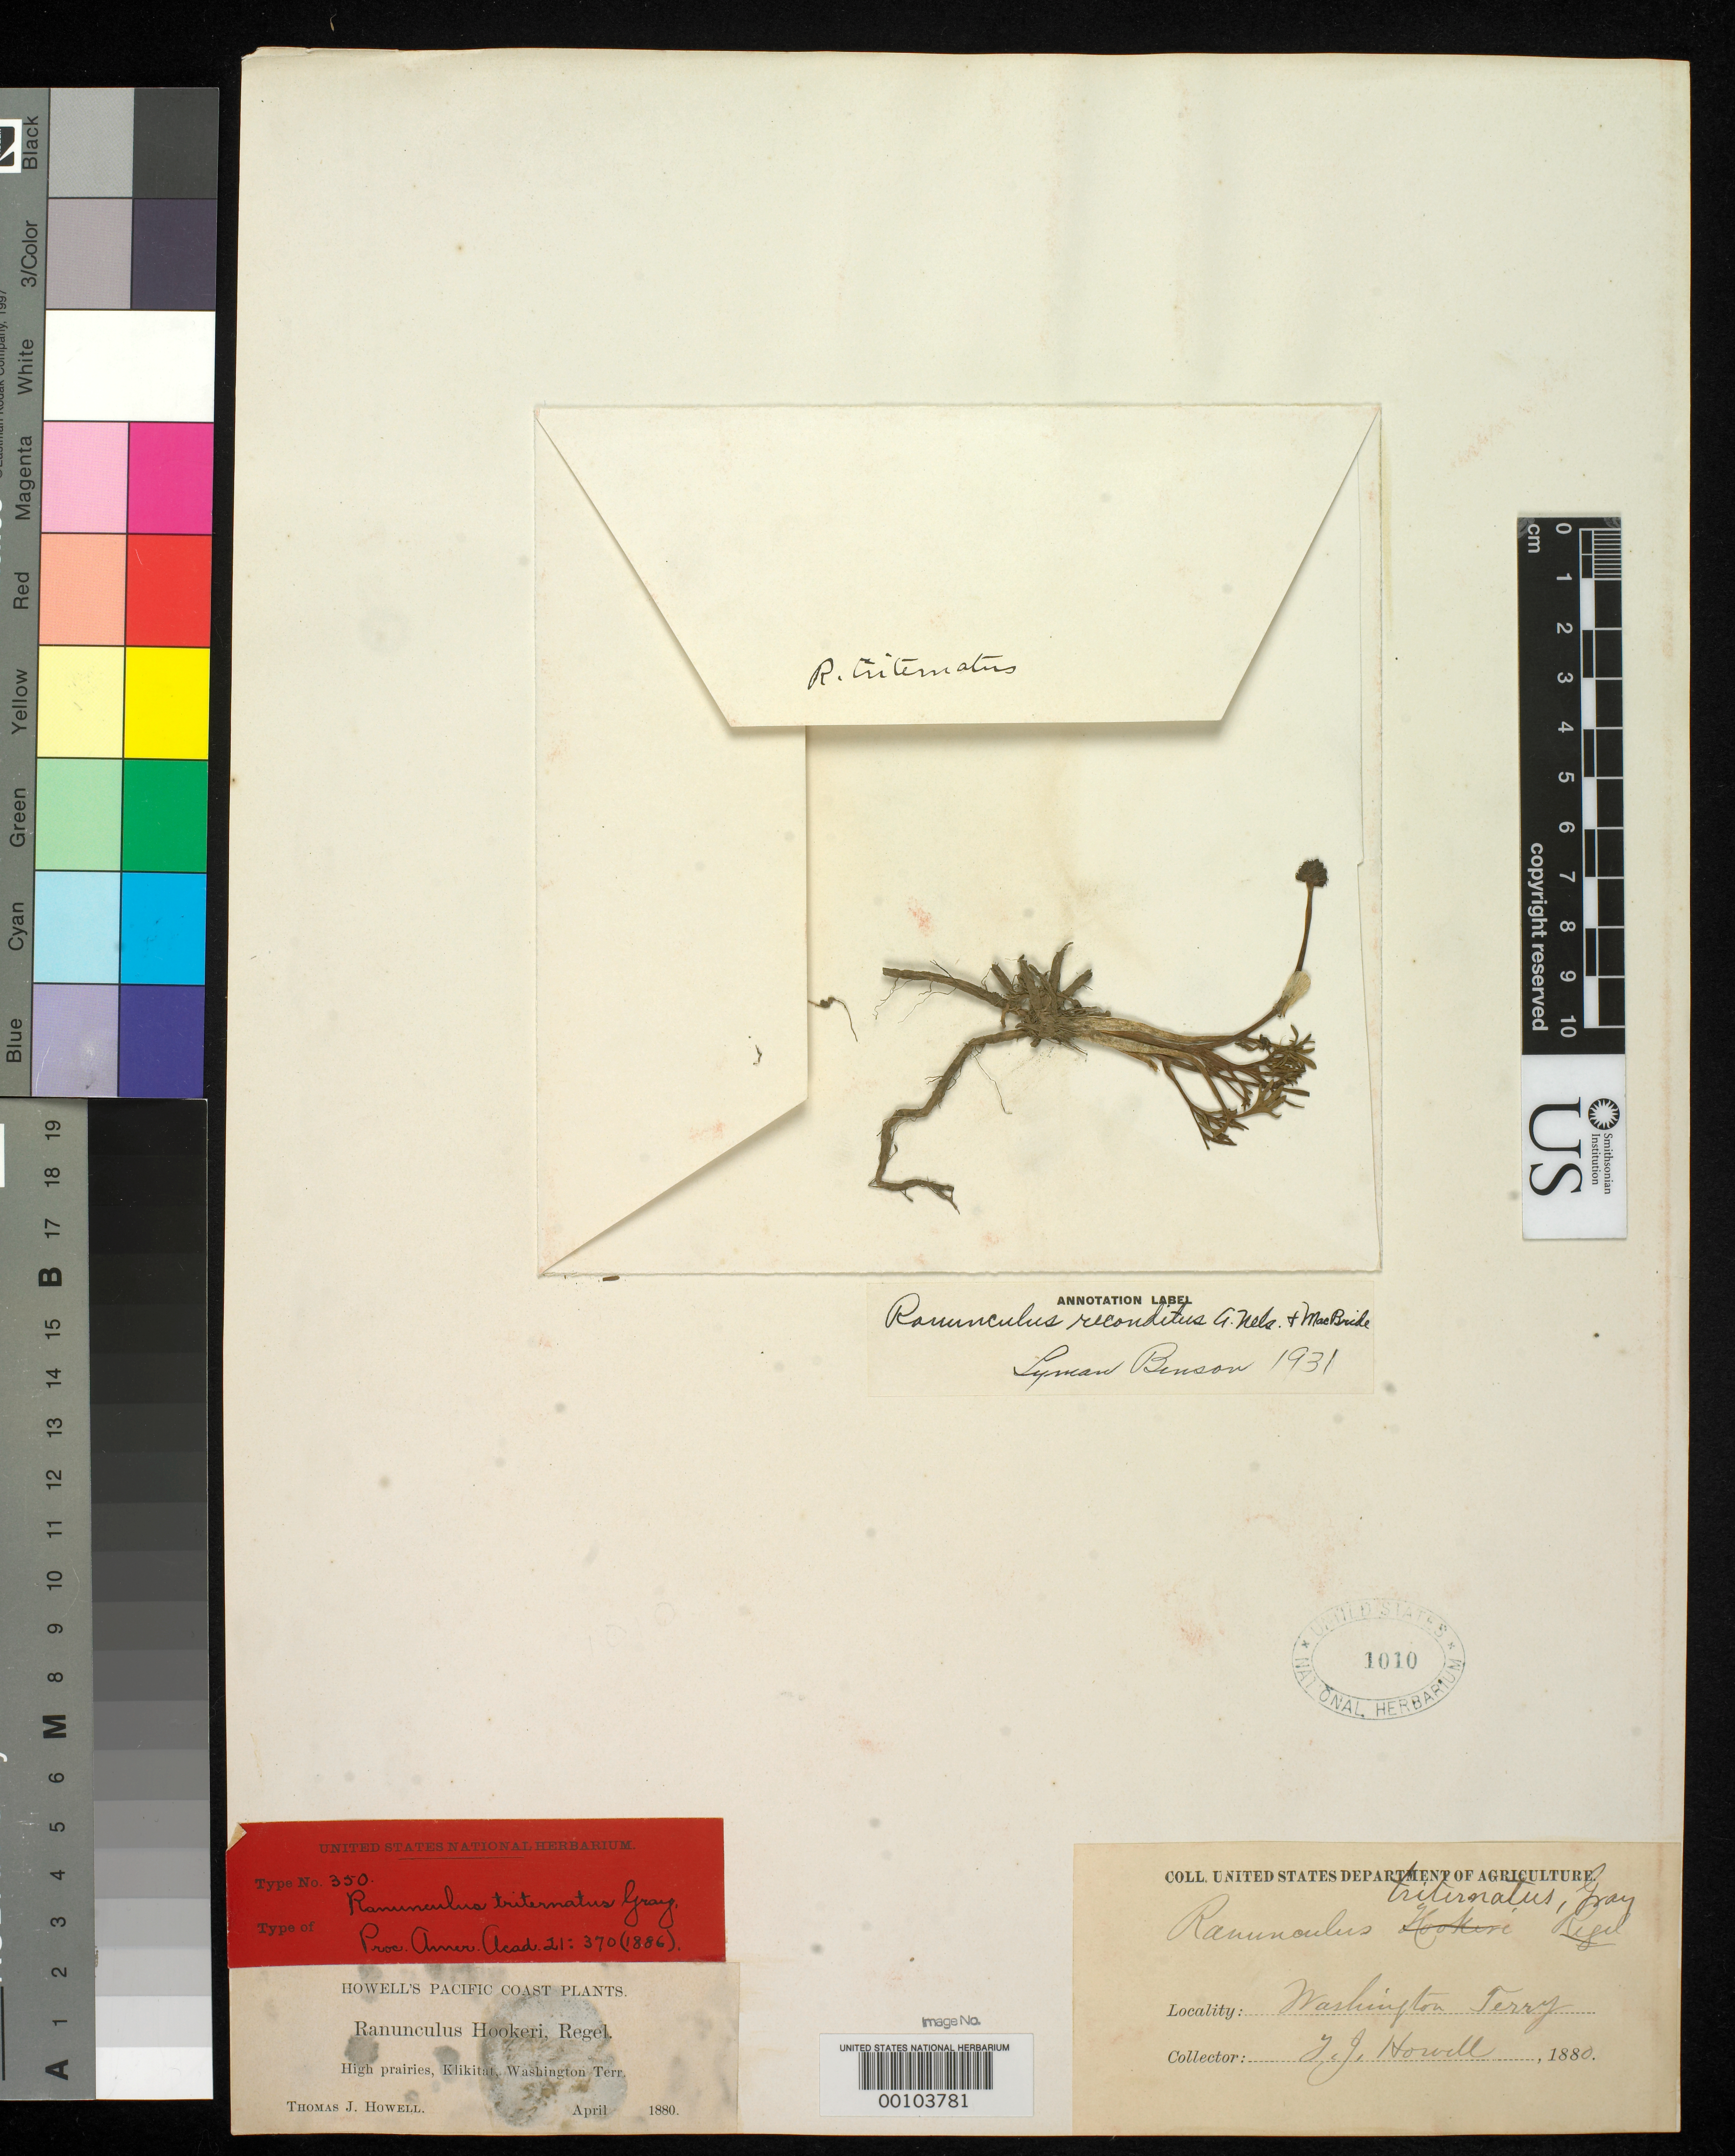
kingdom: Plantae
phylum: Tracheophyta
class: Magnoliopsida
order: Ranunculales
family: Ranunculaceae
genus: Ranunculus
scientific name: Ranunculus triternatus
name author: A. Gray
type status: Type Collection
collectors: T. J. Howell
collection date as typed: Apr 1880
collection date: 1880-04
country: United States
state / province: Washington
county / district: Klickitat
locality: Near Goldendale.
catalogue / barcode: US 1010